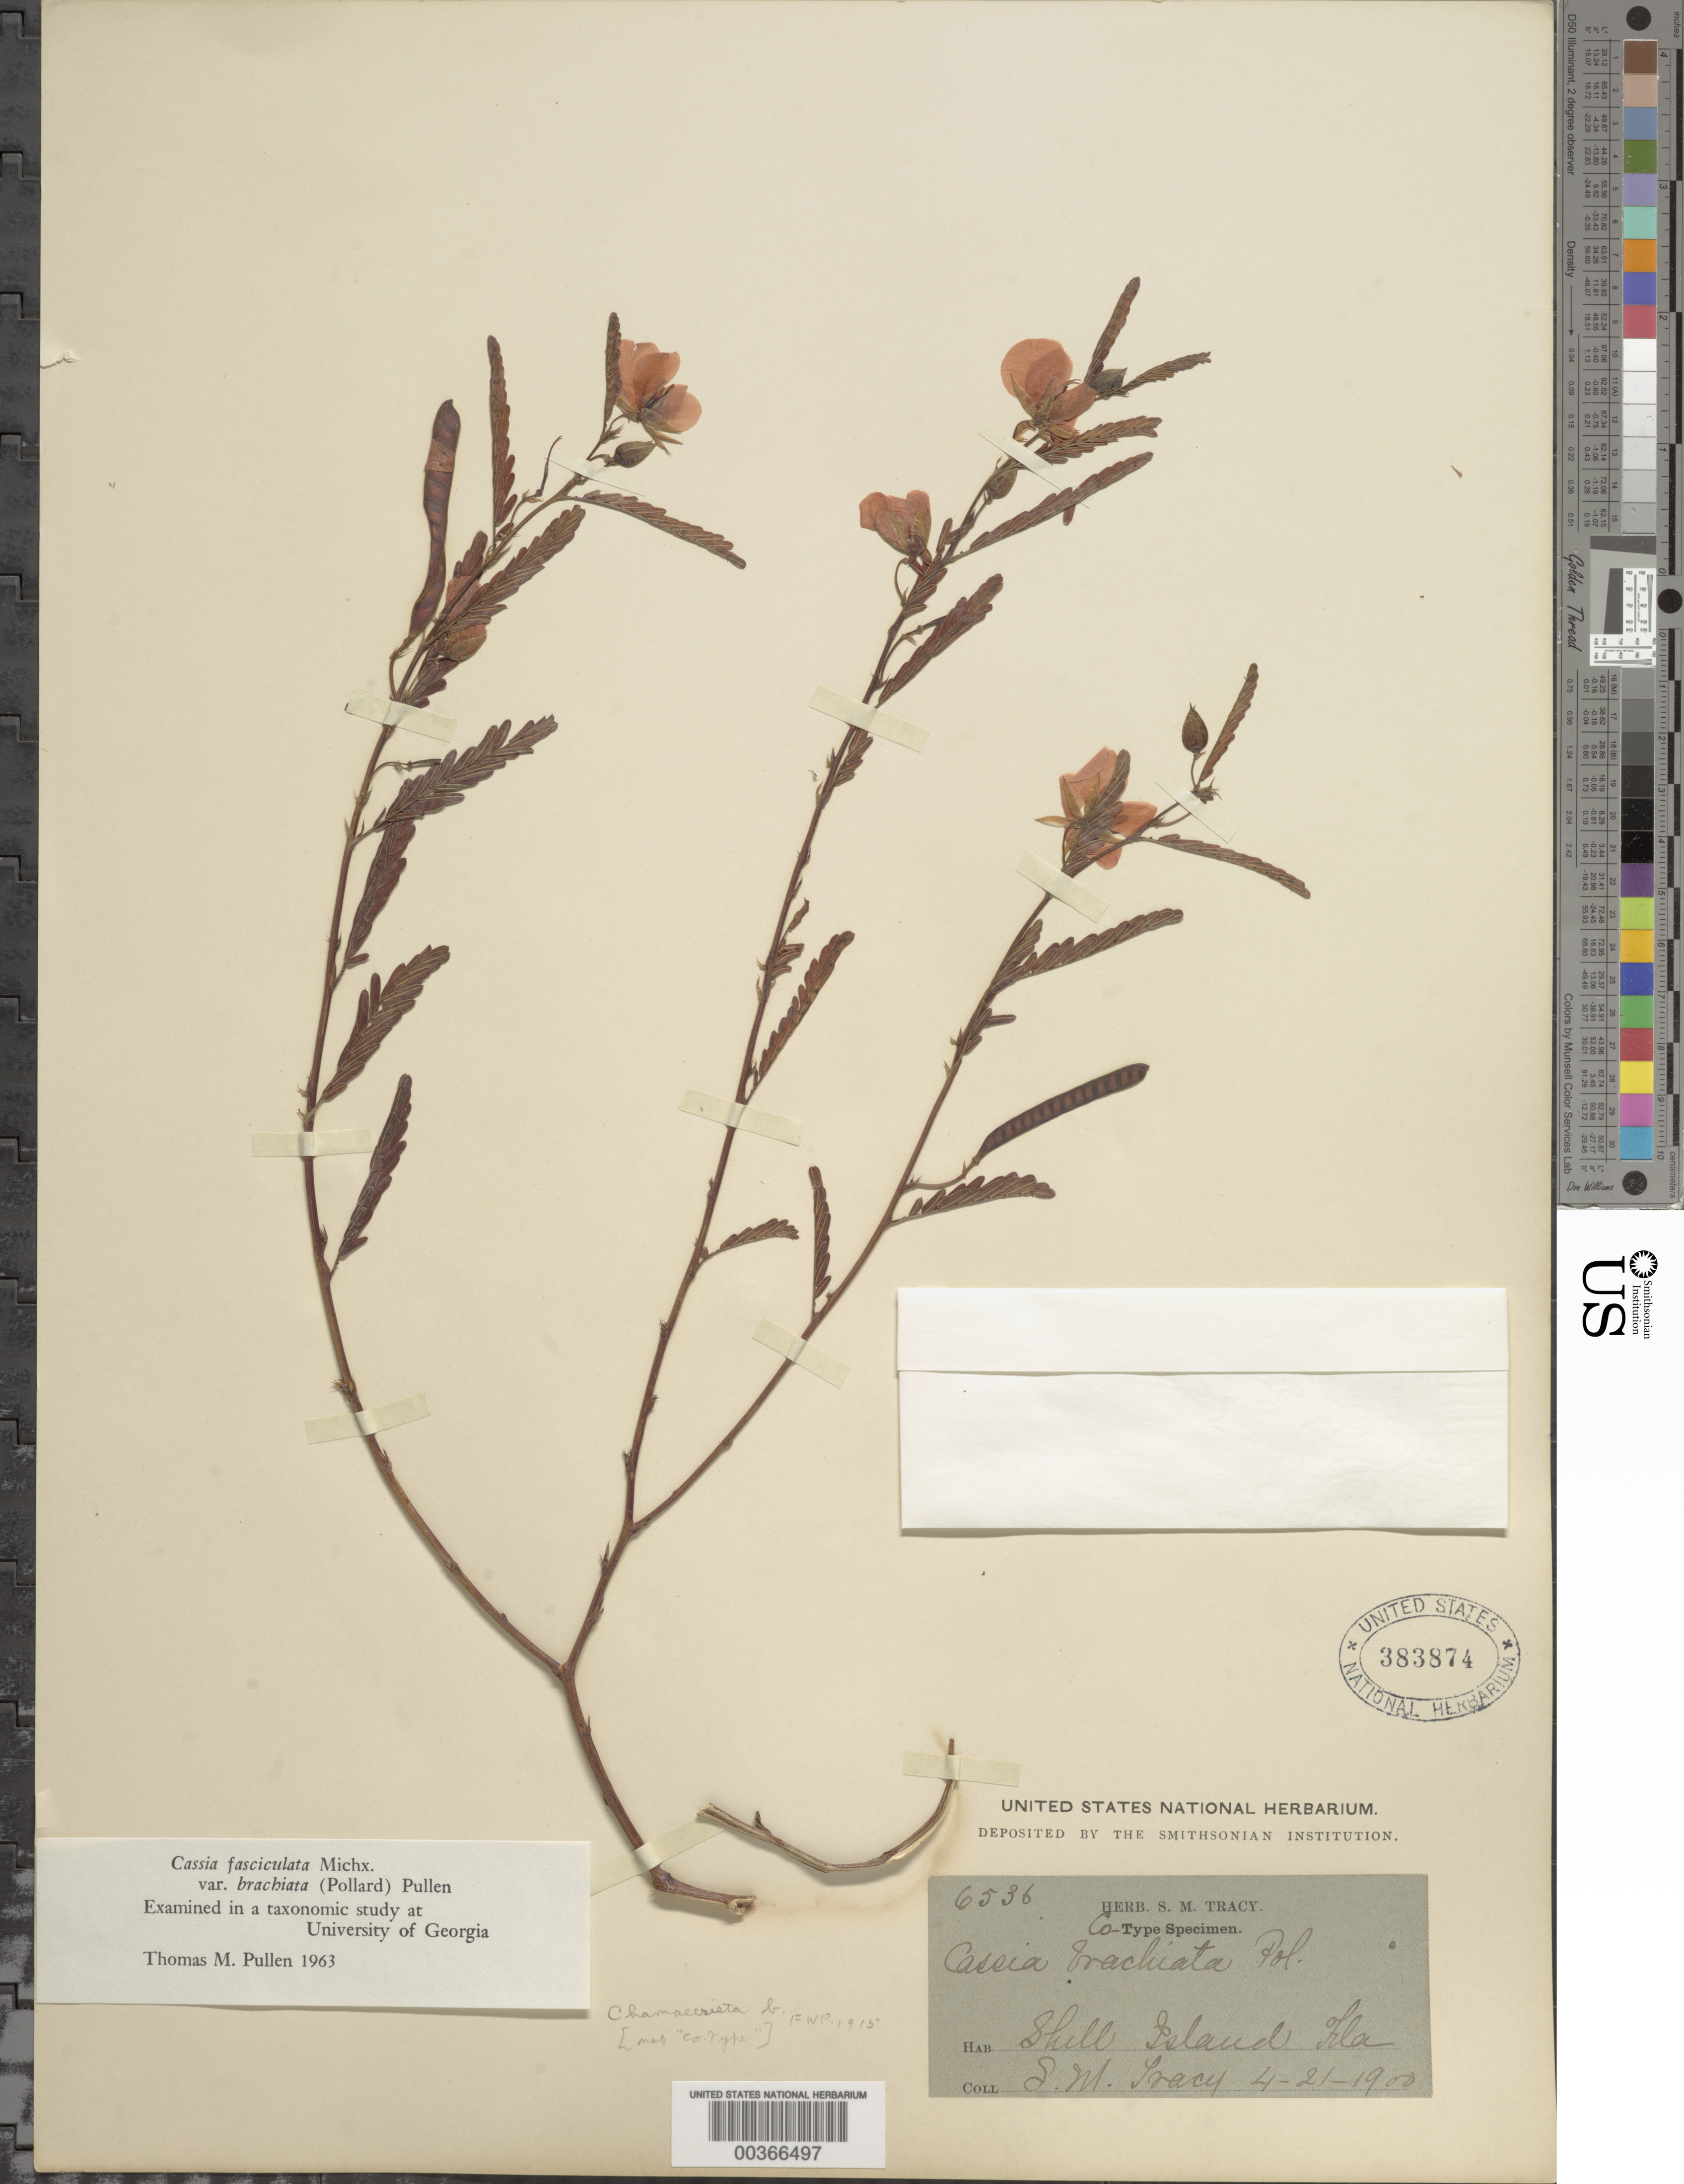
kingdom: Plantae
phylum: Tracheophyta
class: Magnoliopsida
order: Fabales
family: Fabaceae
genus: Chamaecrista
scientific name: Chamaecrista fasciculata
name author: (Michx.) Greene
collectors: S. M. Tracy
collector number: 6536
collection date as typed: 21 Apr 1900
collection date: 1900-04-21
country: United States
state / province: Florida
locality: Shell i.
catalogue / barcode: US 383874